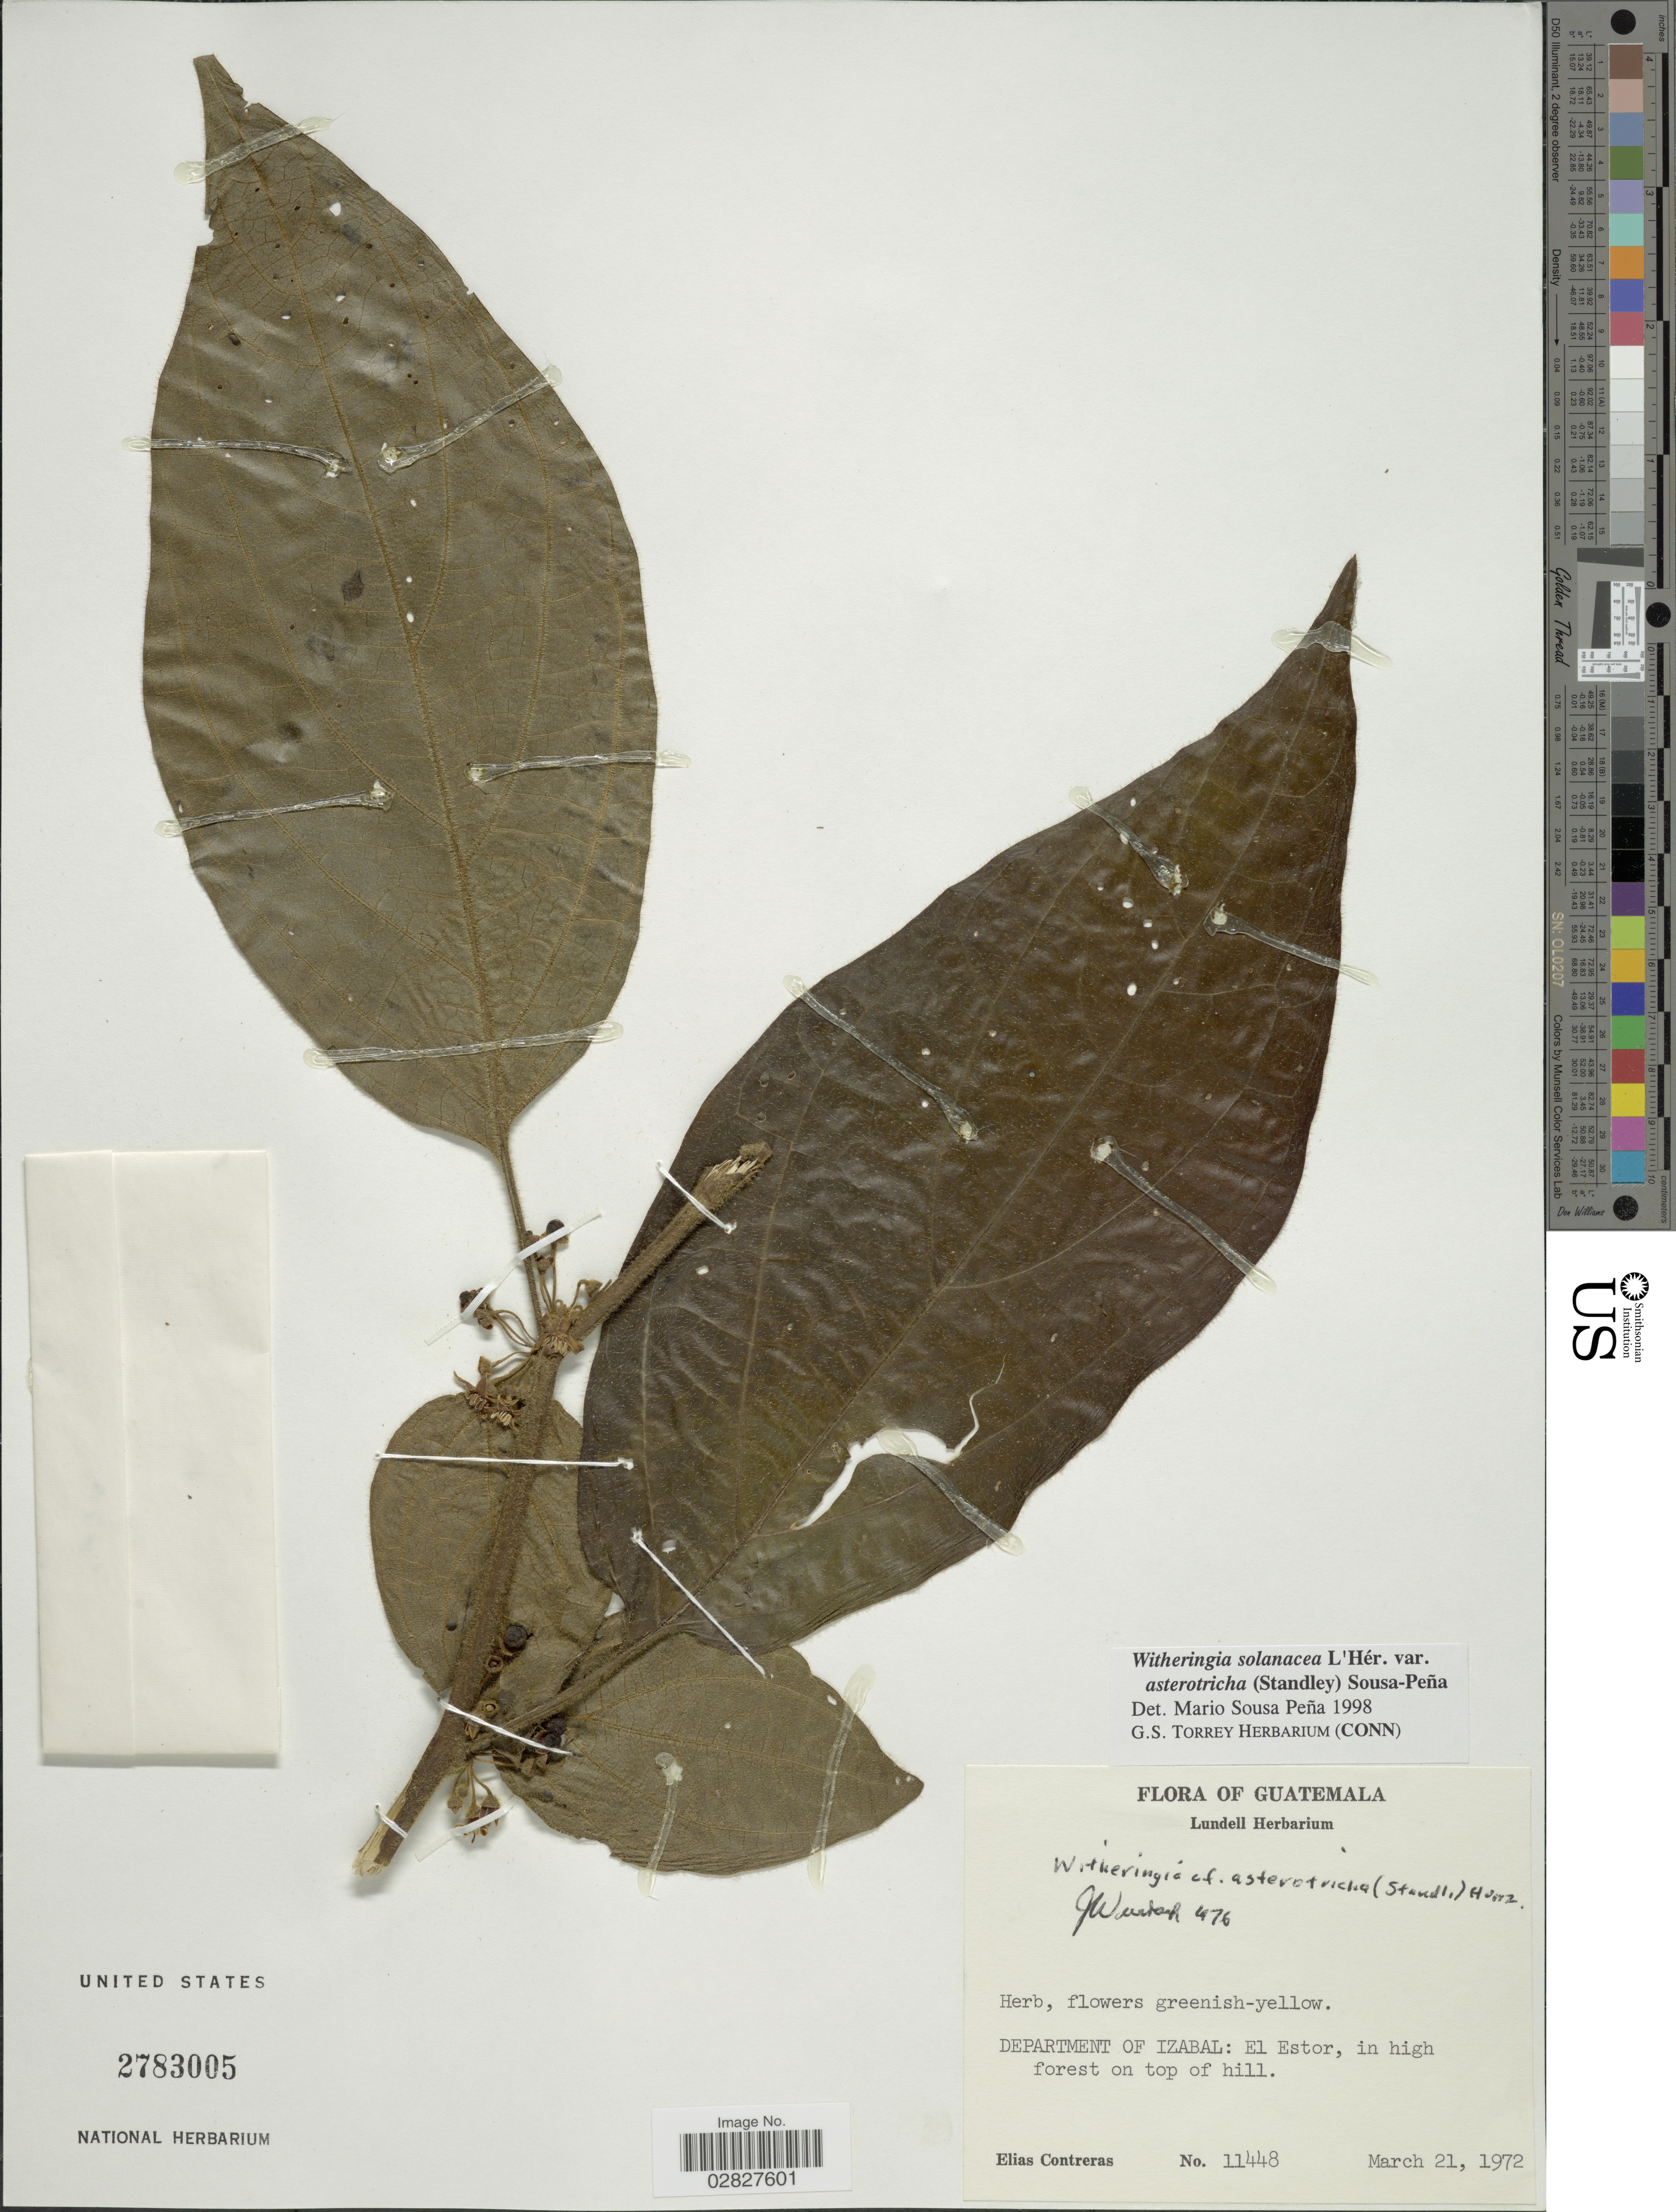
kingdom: Plantae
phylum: Tracheophyta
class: Magnoliopsida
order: Solanales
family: Solanaceae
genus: Witheringia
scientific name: Witheringia solanacea var. asterotricha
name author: (Standl.) Sousa-Peña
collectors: E. Contreras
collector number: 11448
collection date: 1972-03-21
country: Guatemala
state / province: Izabal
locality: Department of Izabal: El Estor, in high forest on top of hill.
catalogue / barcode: US 2783005